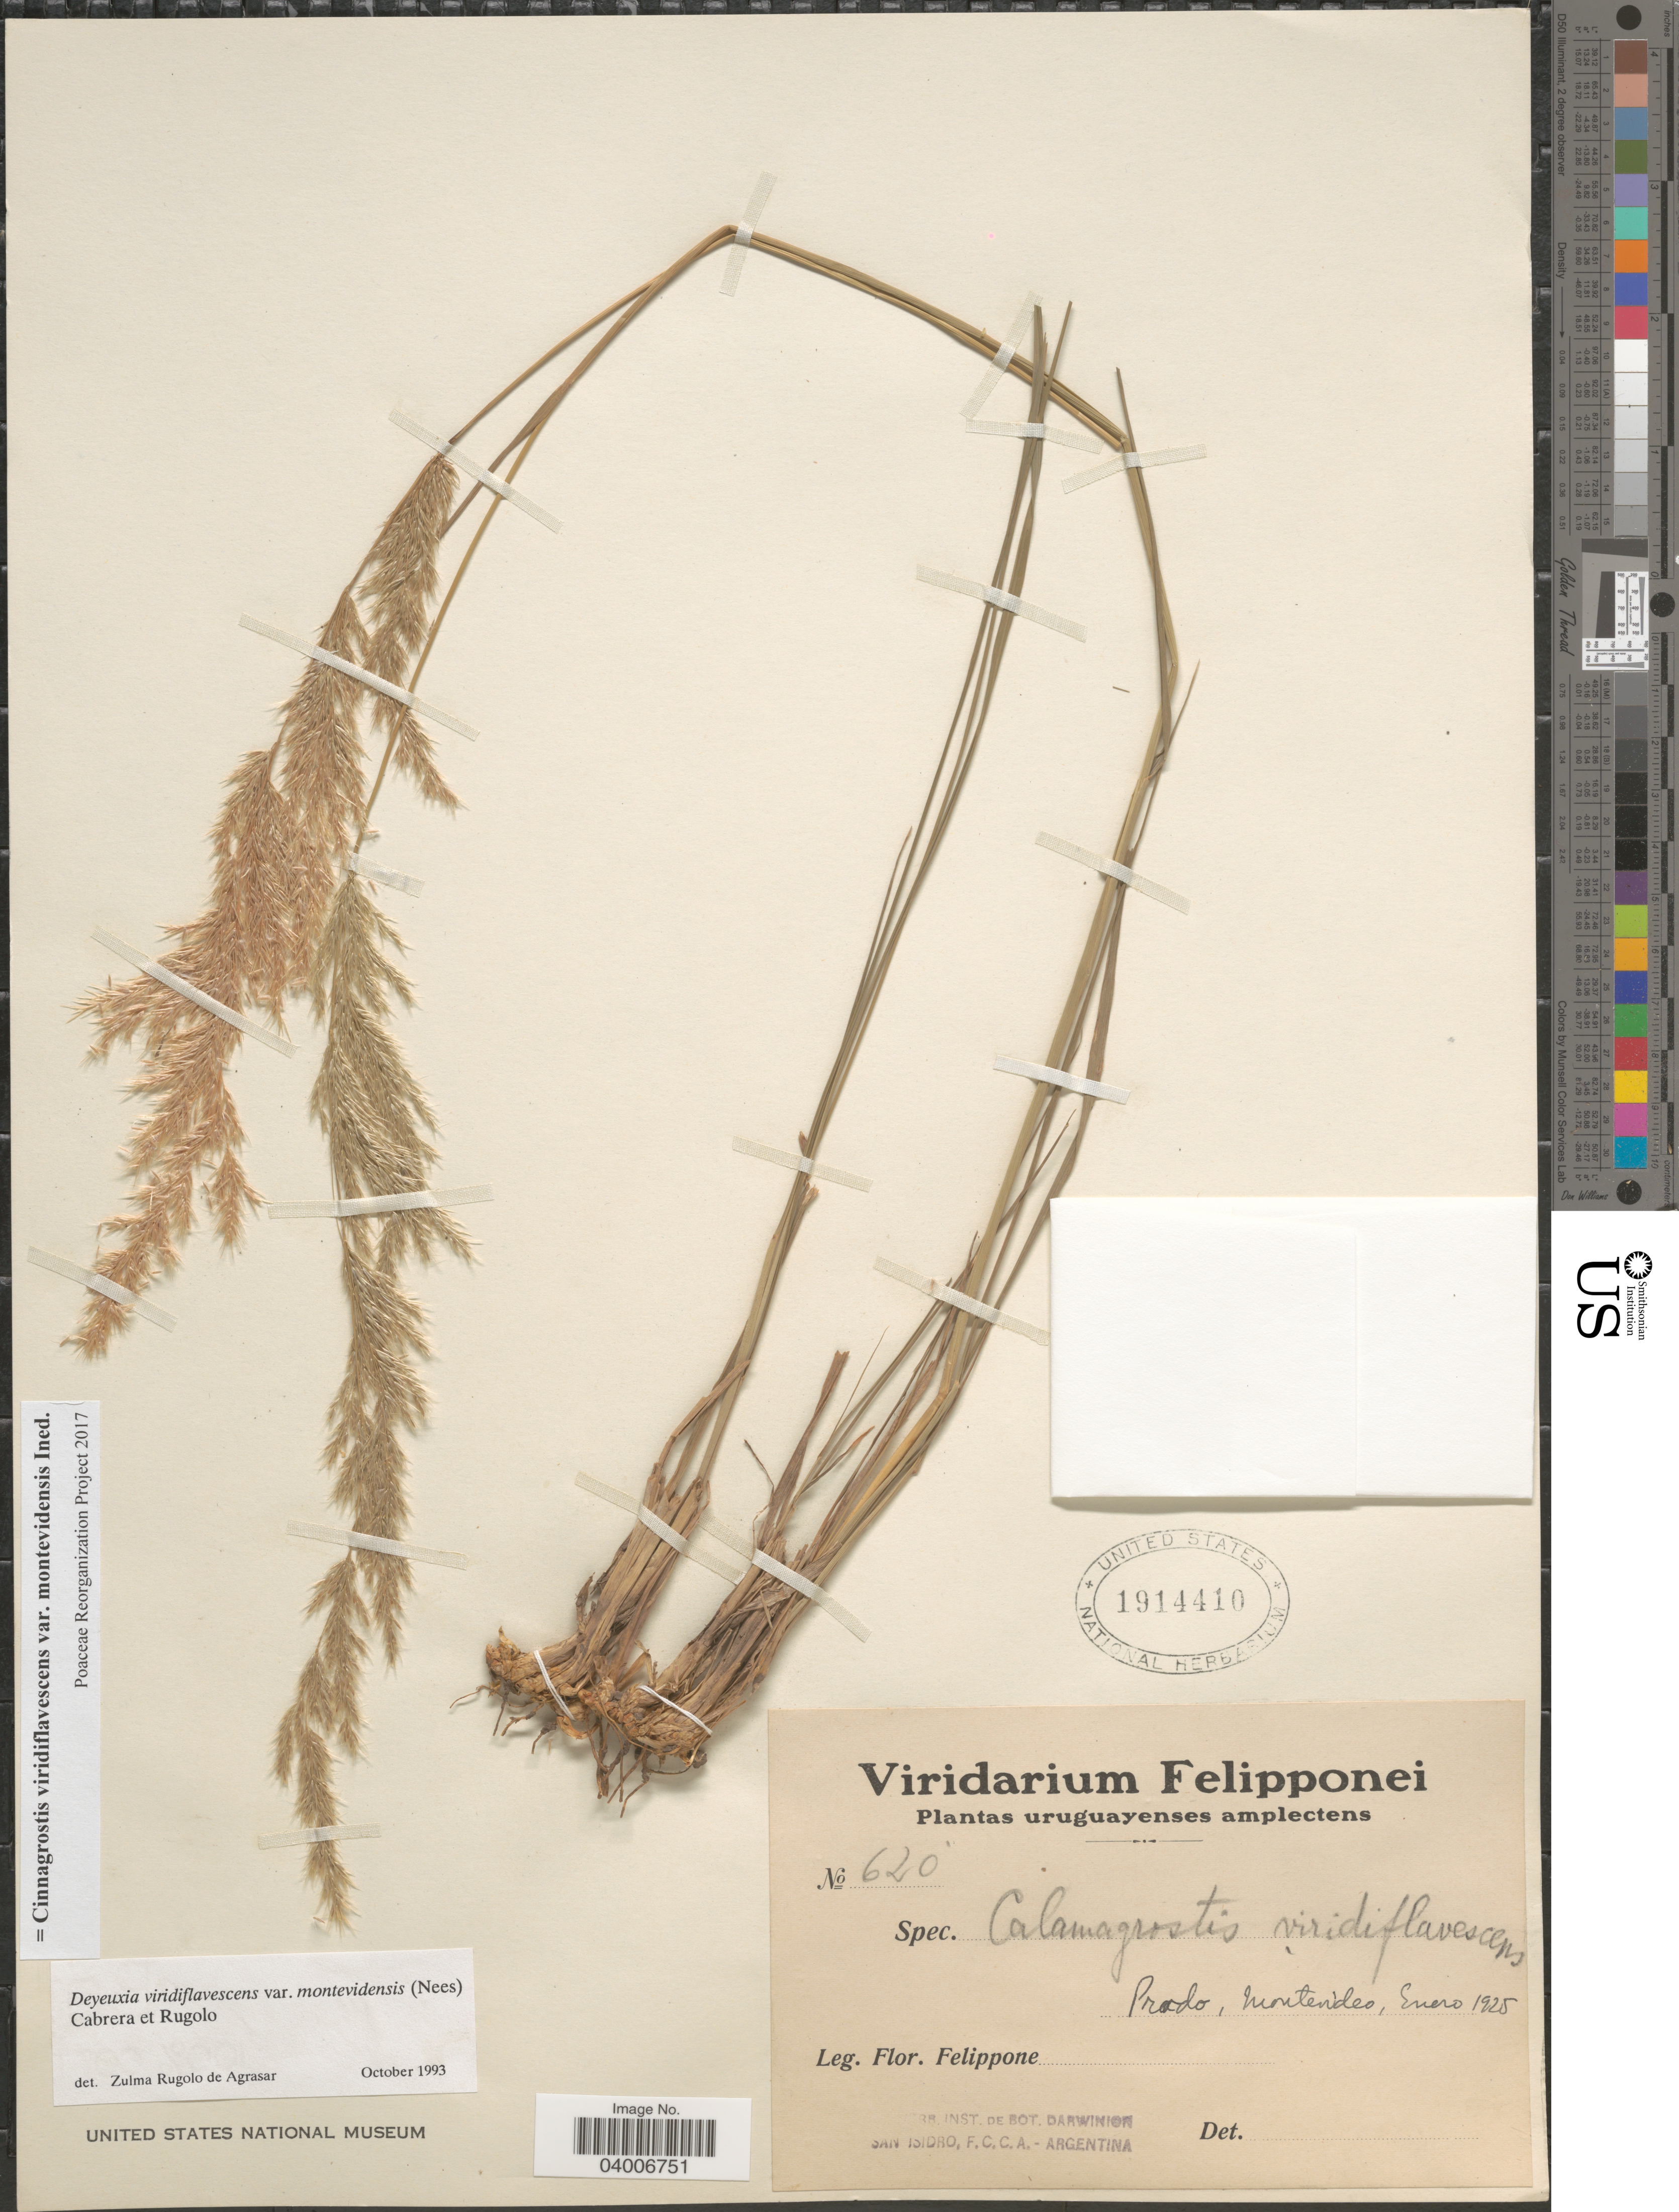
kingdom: Plantae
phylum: Tracheophyta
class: Liliopsida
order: Poales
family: Poaceae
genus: Cinnagrostis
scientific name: Cinnagrostis viridiflavescens var. montevidensis ined.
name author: (Nees) P.M. Peterson et al.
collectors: F. Felippone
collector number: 620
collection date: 1925-01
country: Uruguay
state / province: Montevideo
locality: Prado.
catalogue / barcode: US 1914410